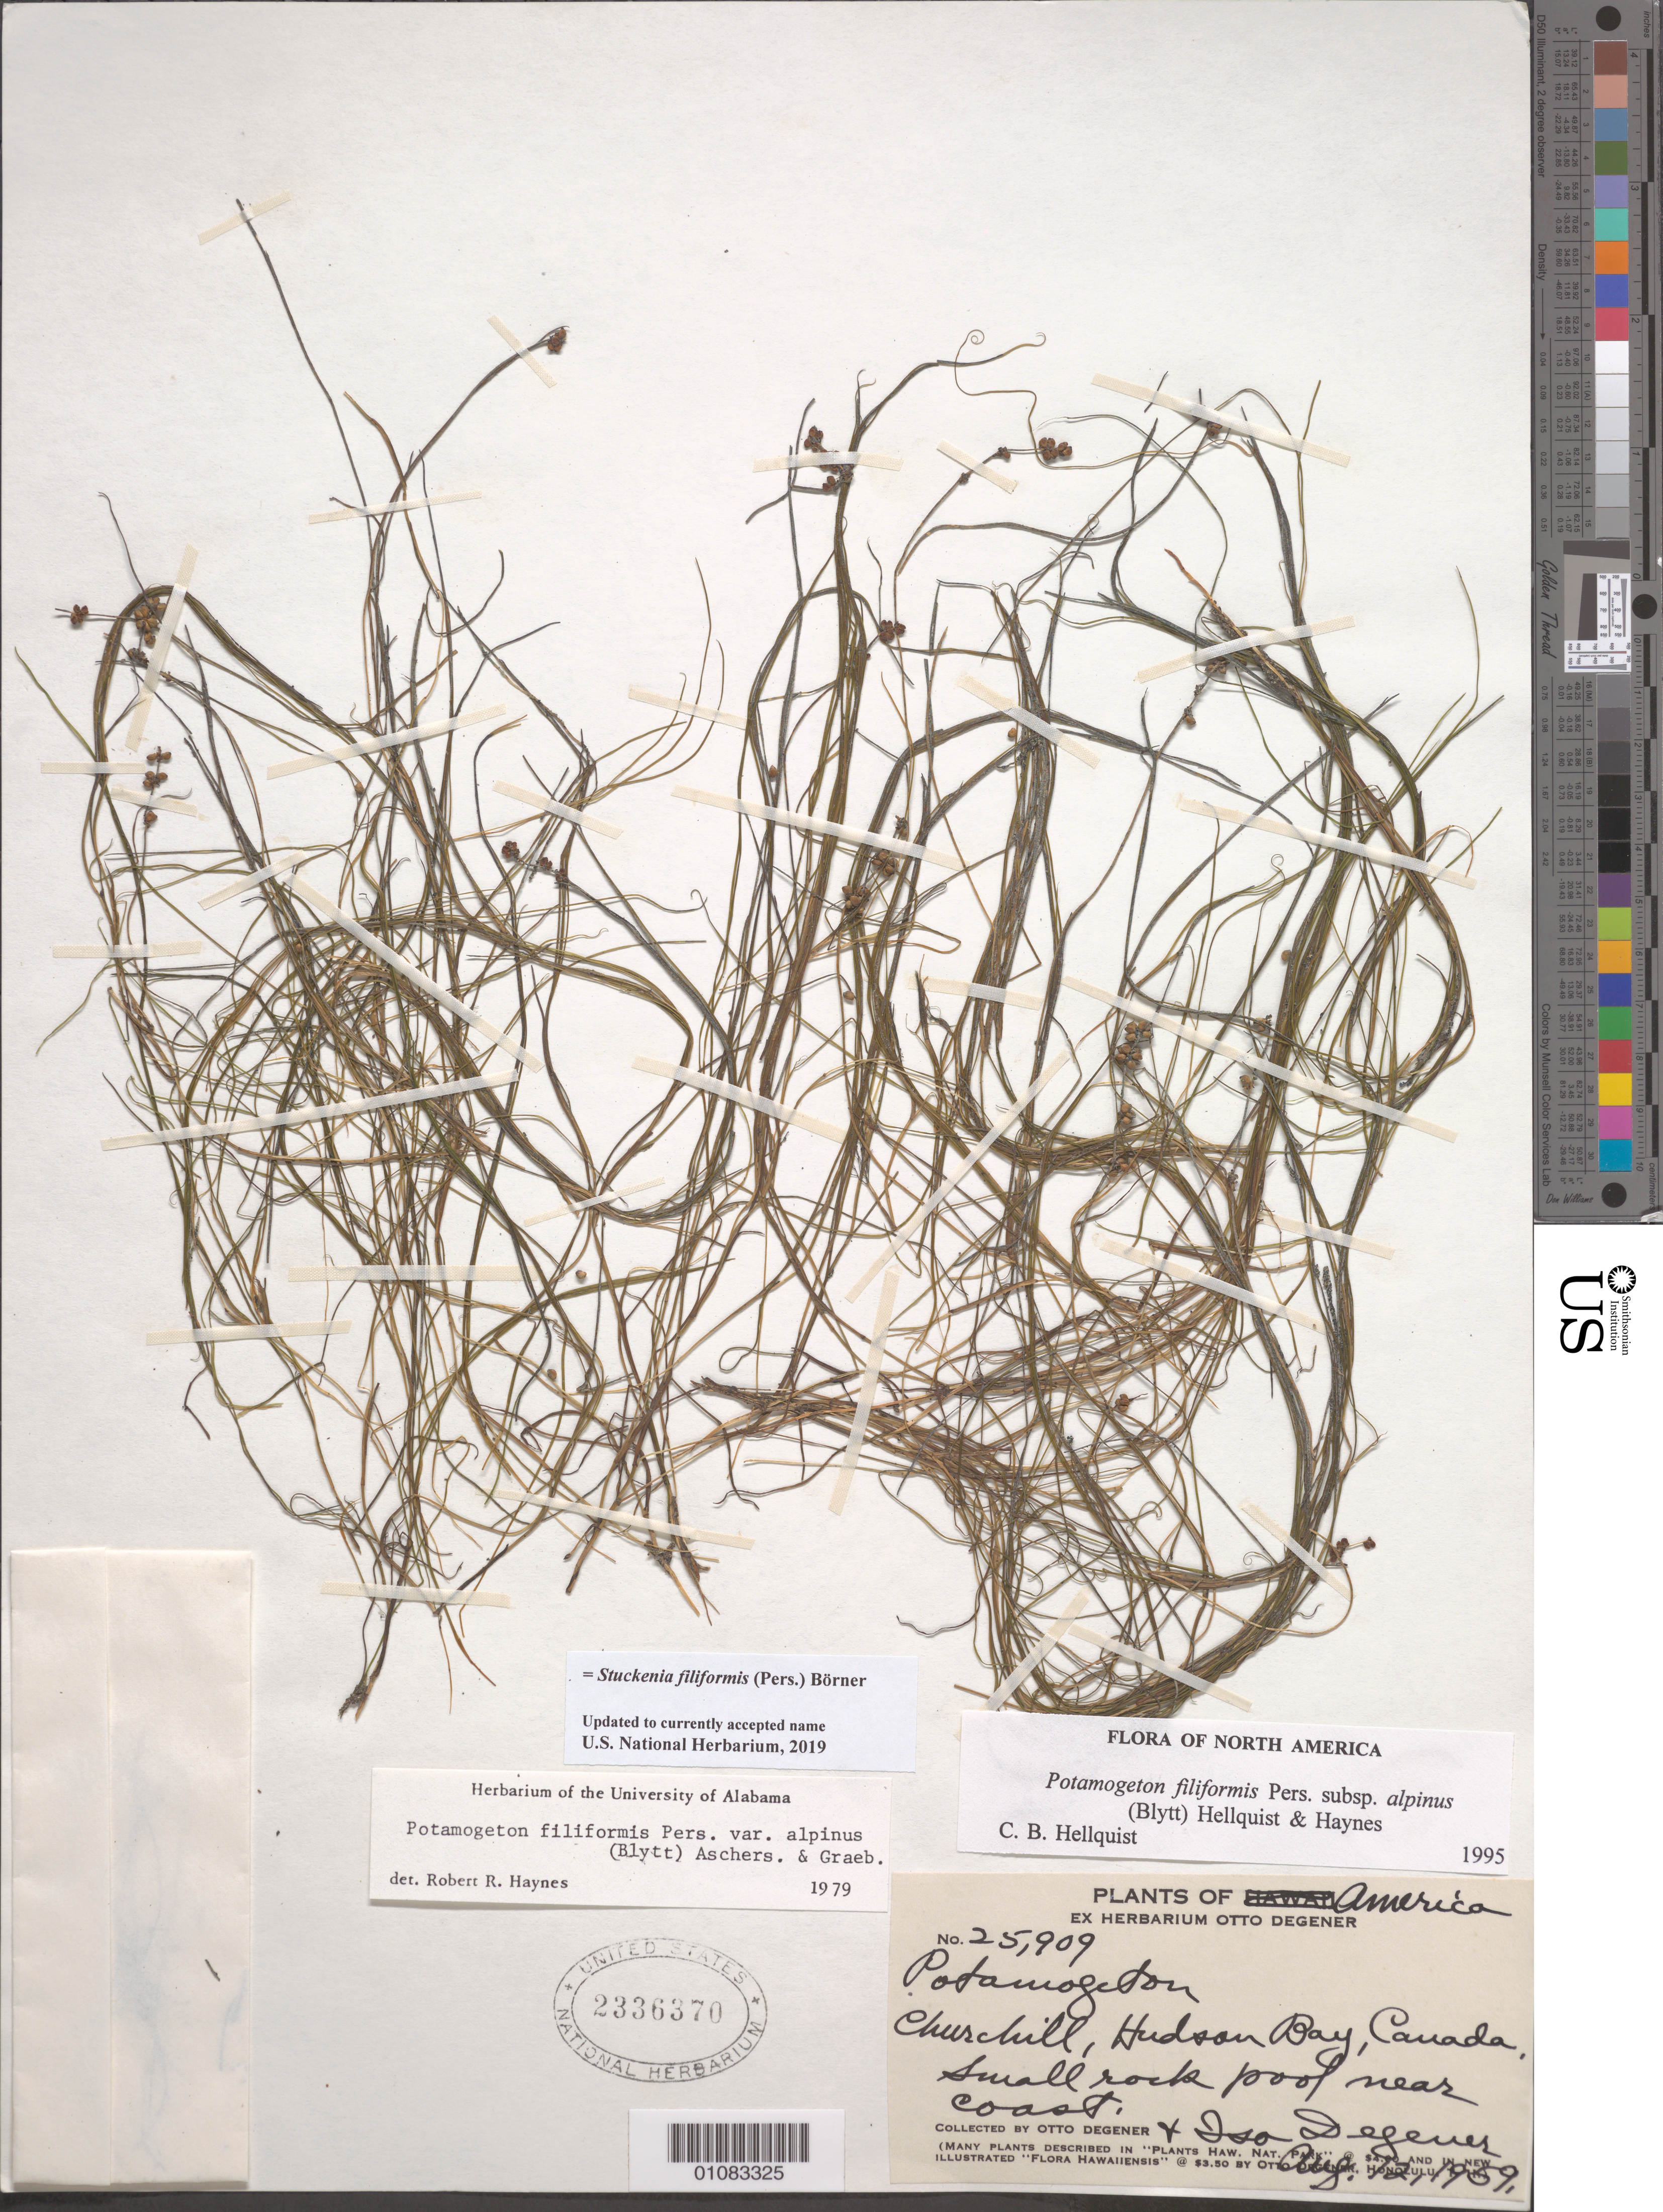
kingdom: Plantae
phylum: Tracheophyta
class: Liliopsida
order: Alismatales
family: Potamogetonaceae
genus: Stuckenia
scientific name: Stuckenia filiformis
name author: (Pers.) Börner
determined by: Strong, Mark T., (BOT), Smithsonian Institution - National Museum of Natural History (UNITED STATES)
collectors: O. Degener & I. Degener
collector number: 25909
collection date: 1959-08-12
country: Canada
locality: Churchill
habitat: Small rock pool near coast.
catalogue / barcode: US 2336370